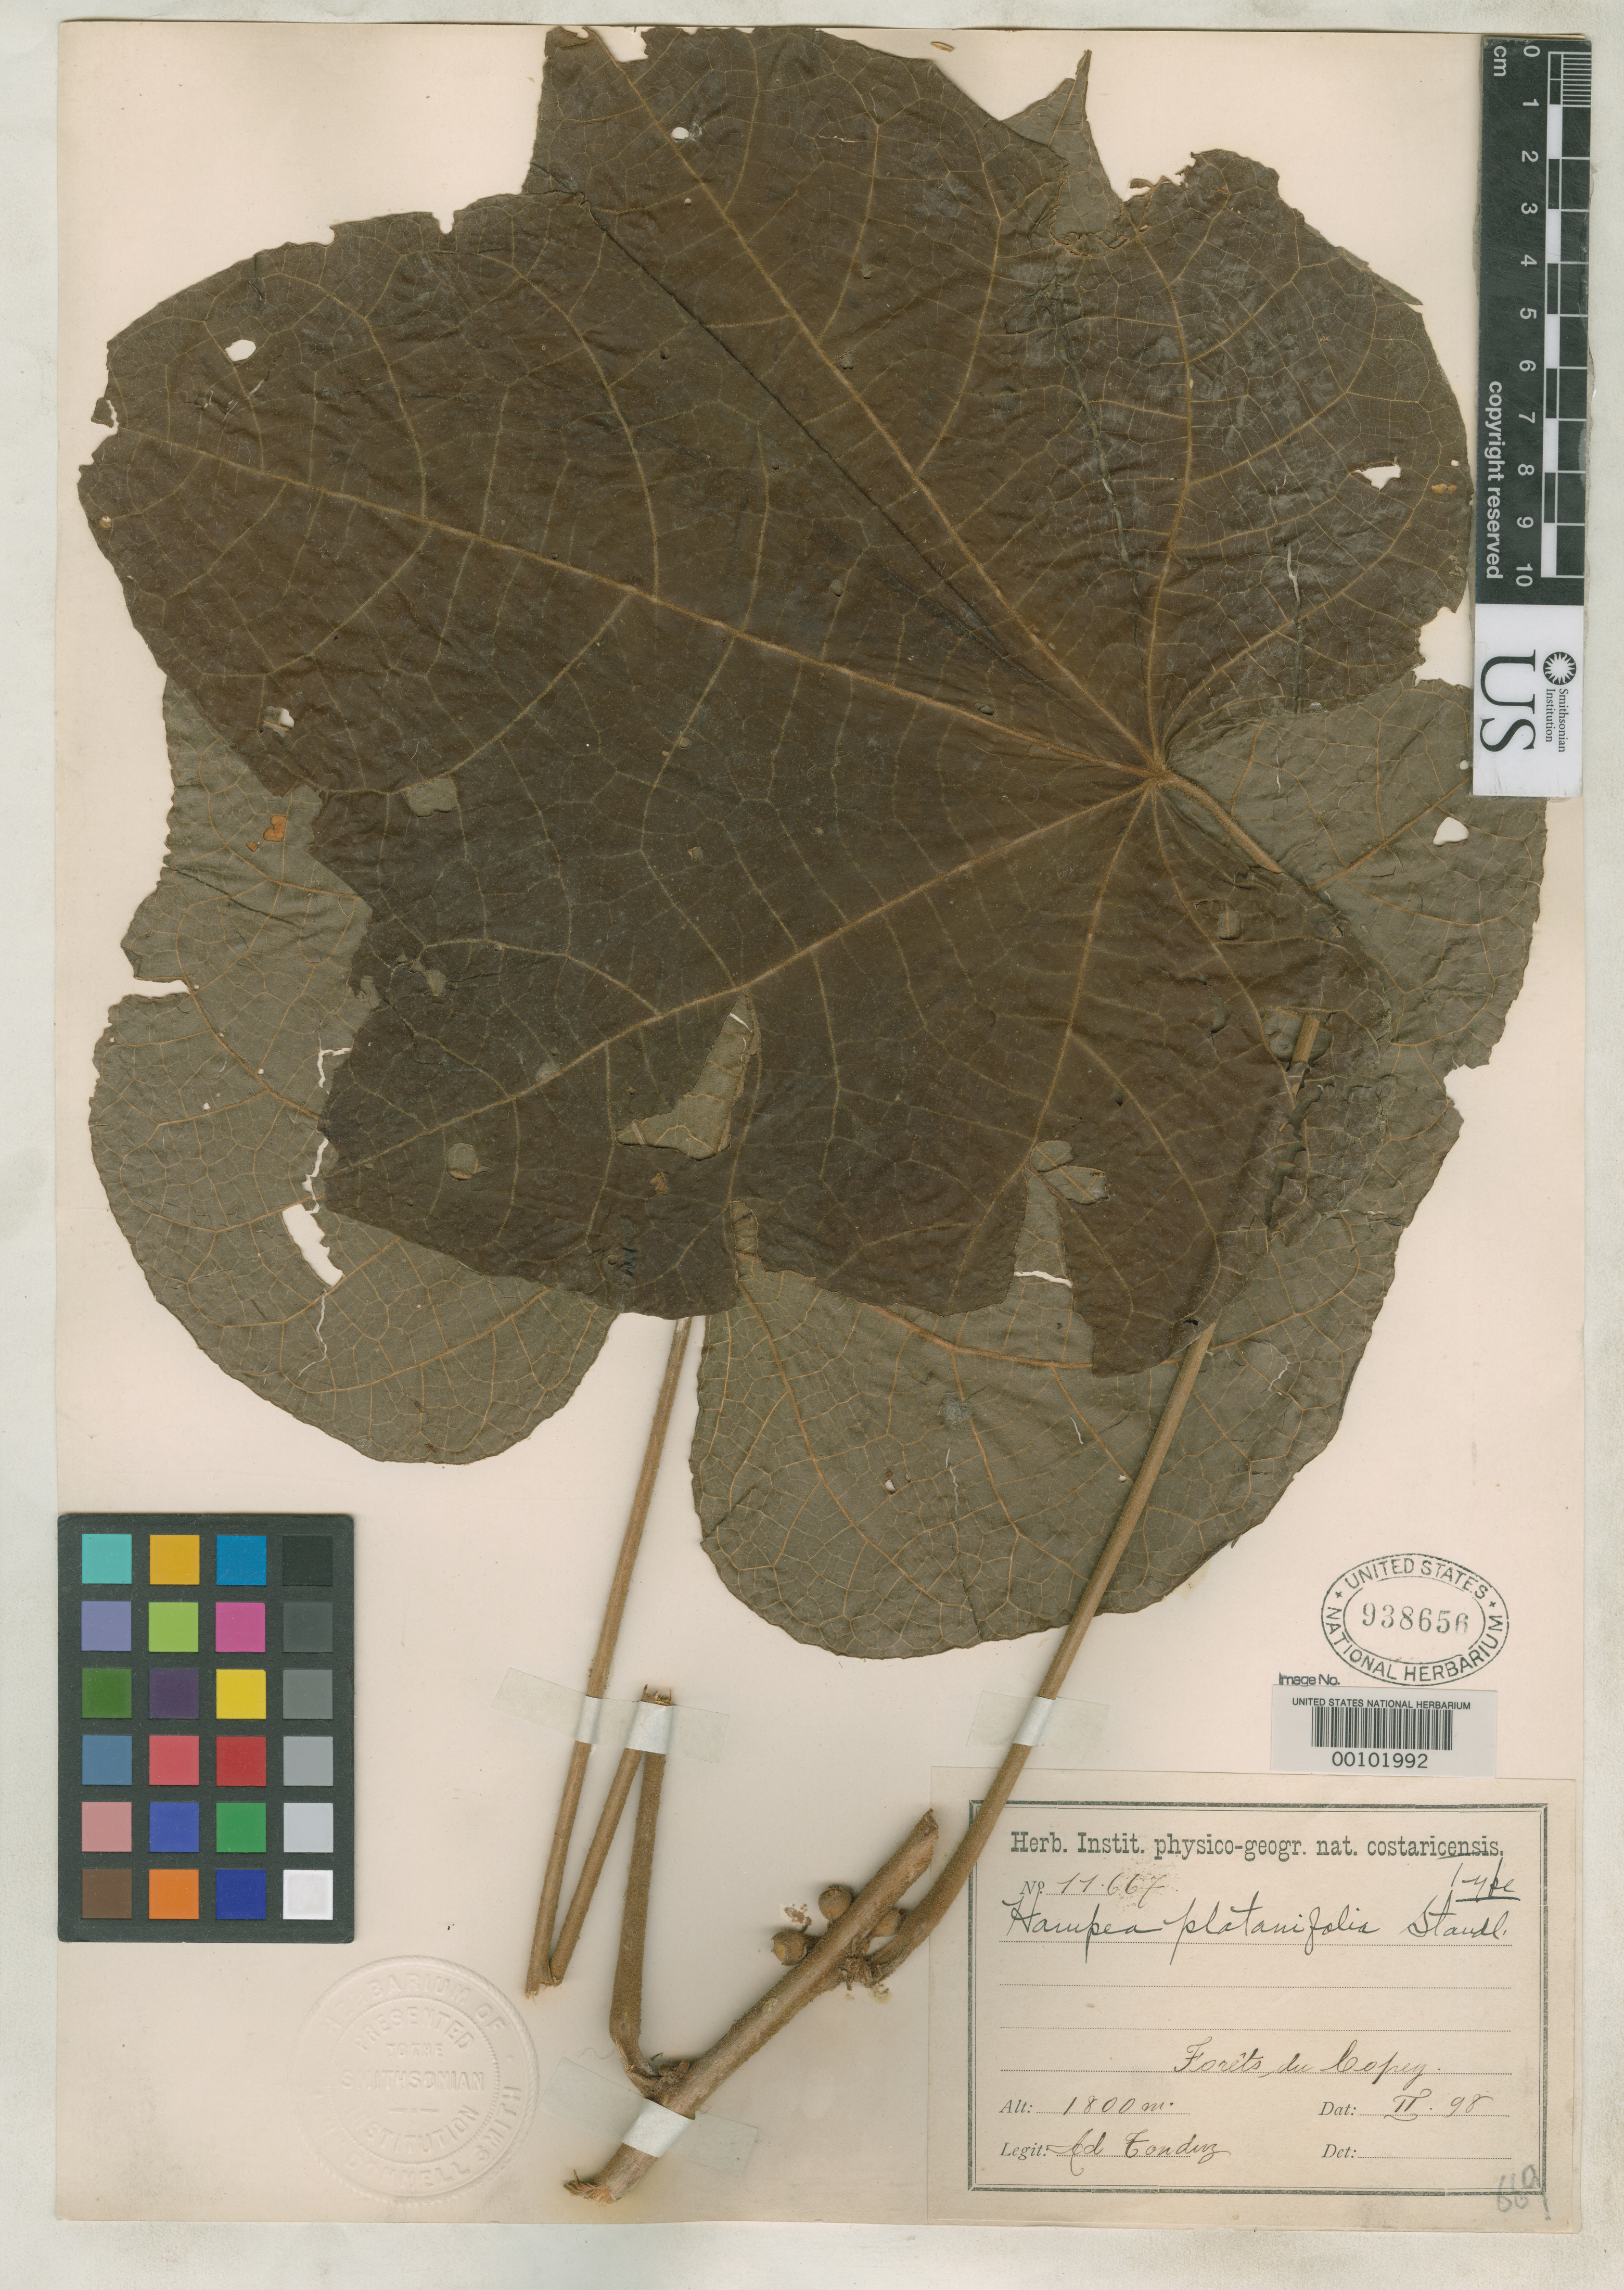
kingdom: Plantae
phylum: Tracheophyta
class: Magnoliopsida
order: Malvales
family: Malvaceae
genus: Hampea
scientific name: Hampea platanifolia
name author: Standl.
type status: Holotype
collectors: A. Tonduz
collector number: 11667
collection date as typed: Feb 1898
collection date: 1898-02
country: Costa Rica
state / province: San José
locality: Copey.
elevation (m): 1800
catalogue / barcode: US 938656